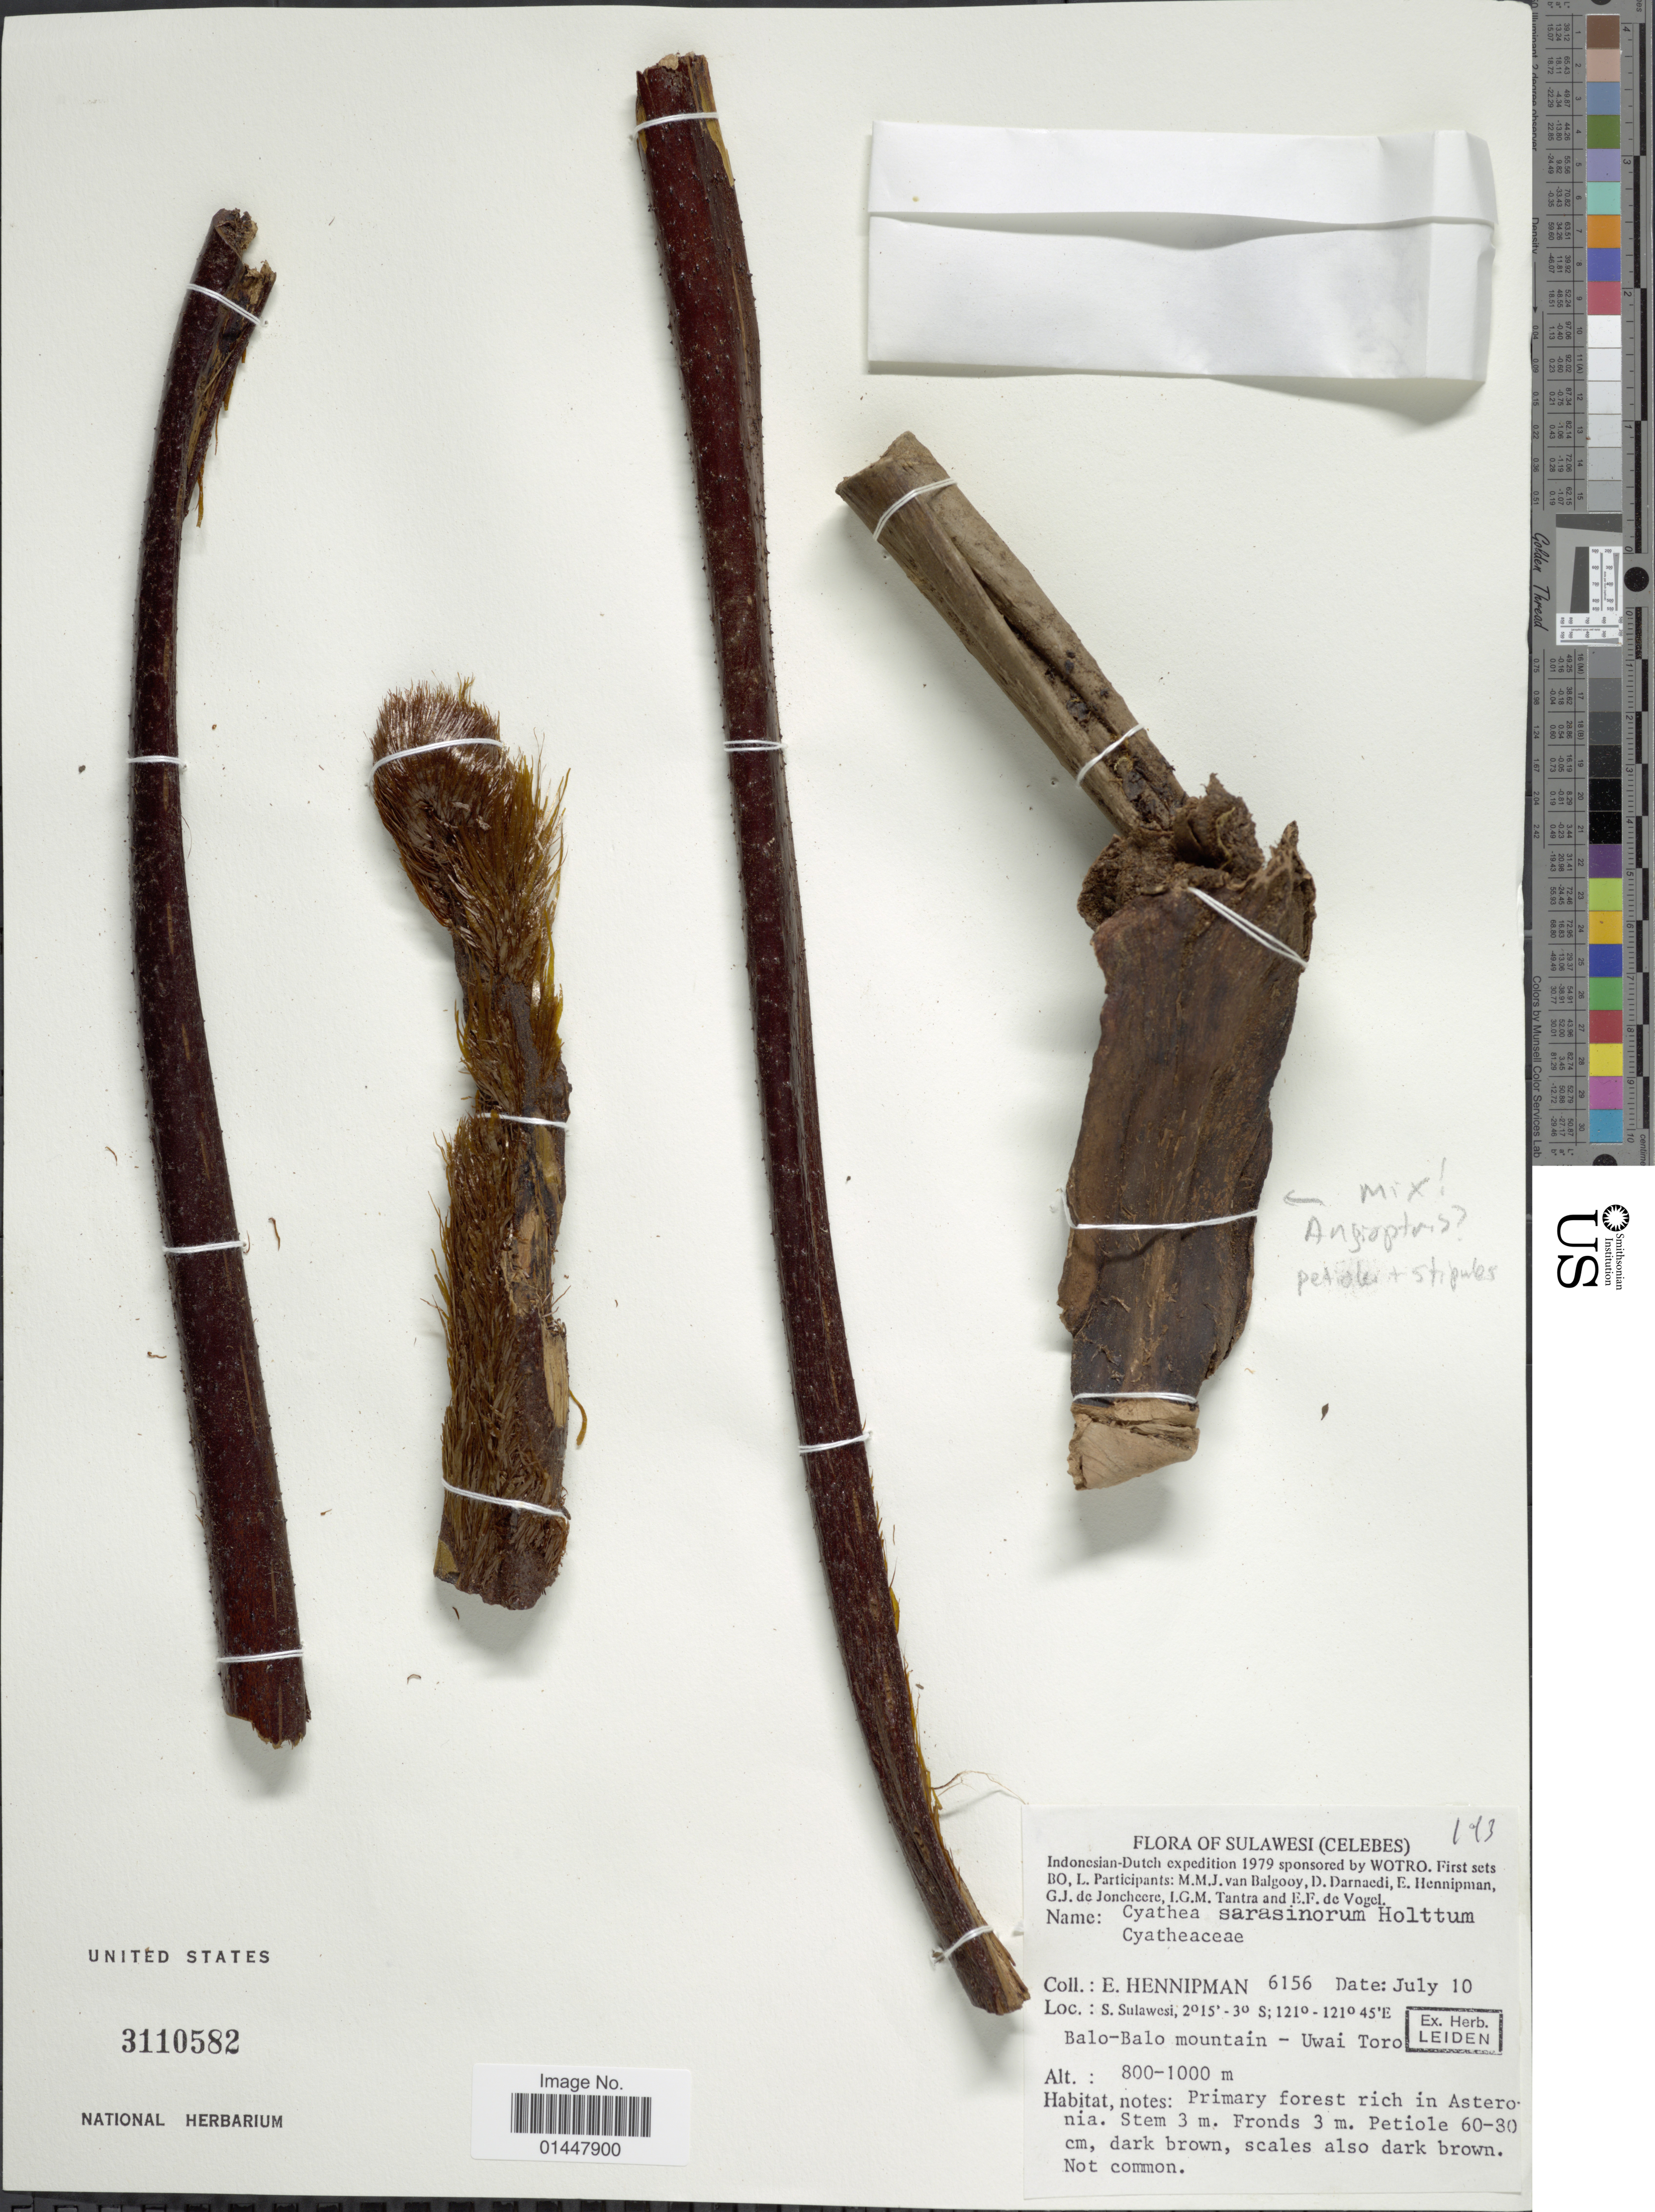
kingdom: Plantae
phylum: Tracheophyta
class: Polypodiopsida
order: Cyatheales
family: Cyatheaceae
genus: Sphaeropteris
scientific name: Sphaeropteris sarasinorum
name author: (Holttum) R.M. Tryon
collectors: E. Hennipman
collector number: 6156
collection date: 1979-07-10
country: Indonesia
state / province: Sulawesi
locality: Sulawesi (Celebes), S. Sulawesi, Balo-Balo mountain-Uwai Toro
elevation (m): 800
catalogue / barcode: US 6110582